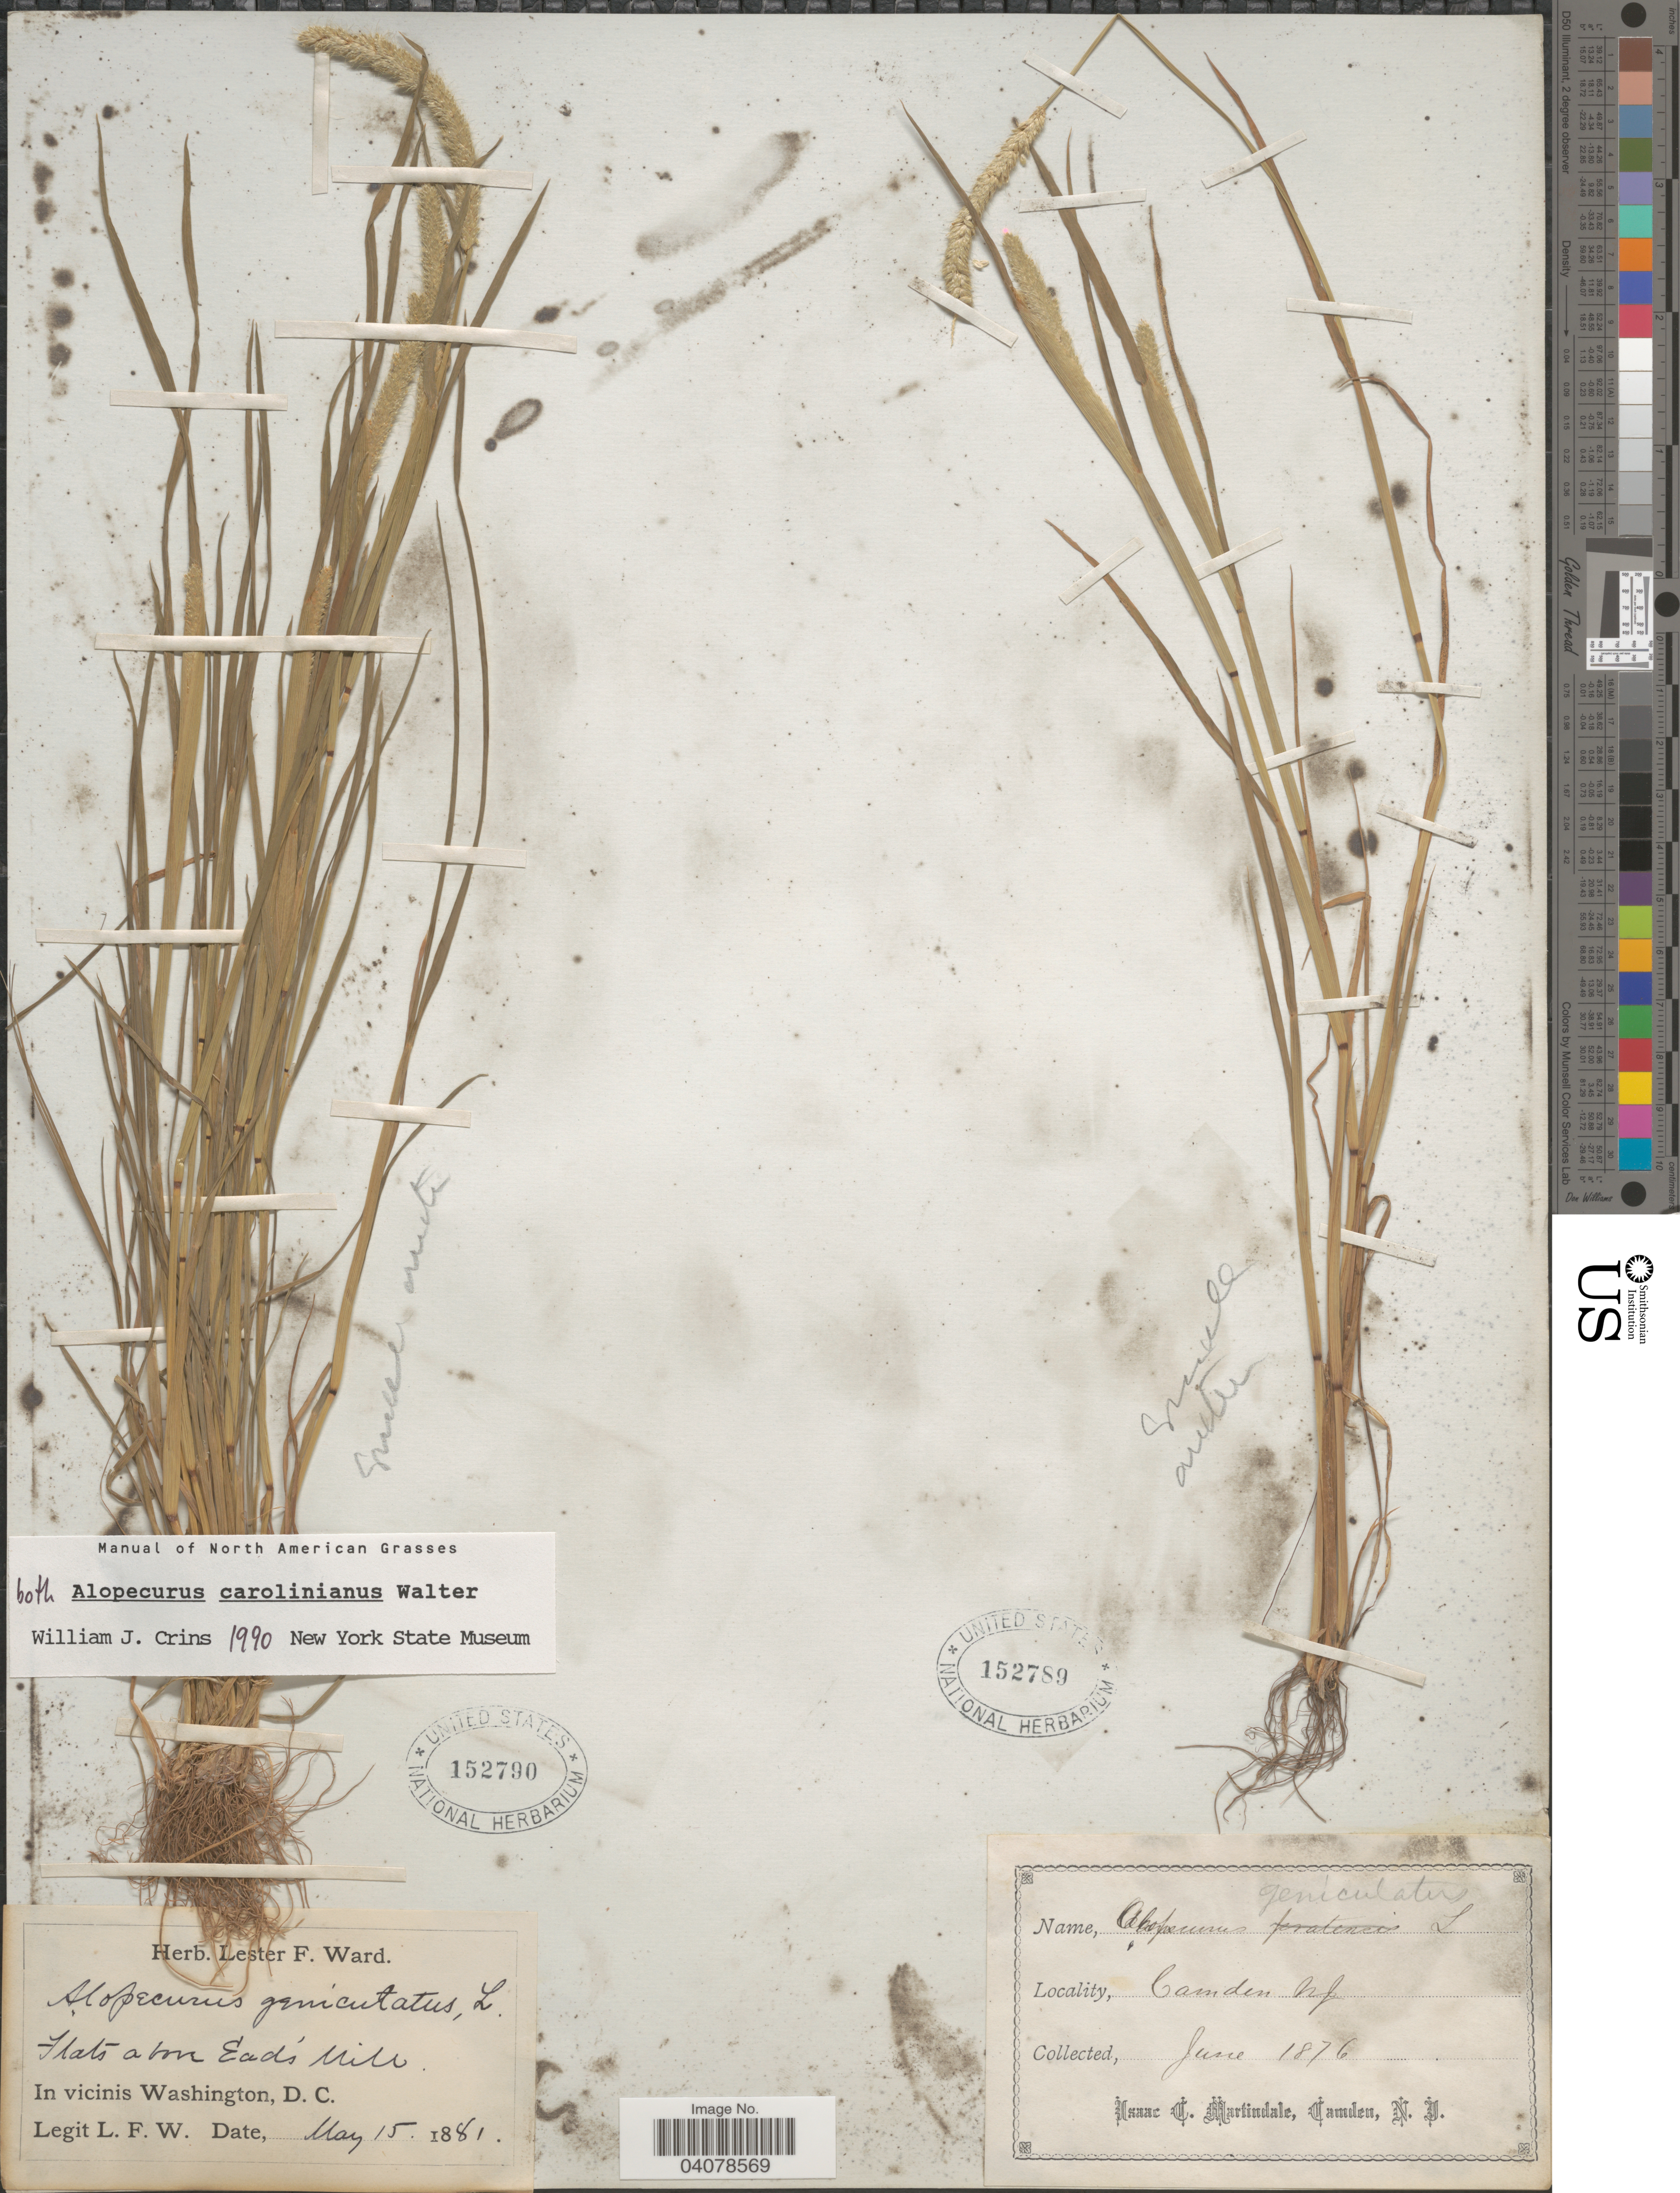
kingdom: Plantae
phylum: Tracheophyta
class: Liliopsida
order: Poales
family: Poaceae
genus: Alopecurus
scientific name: Alopecurus carolinianus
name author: Walter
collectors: L. F. Ward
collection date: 1881-05-15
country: United States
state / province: District of Columbia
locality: Flats above Ead's Mill. In vicinis Washington, D.C.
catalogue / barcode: US 152790